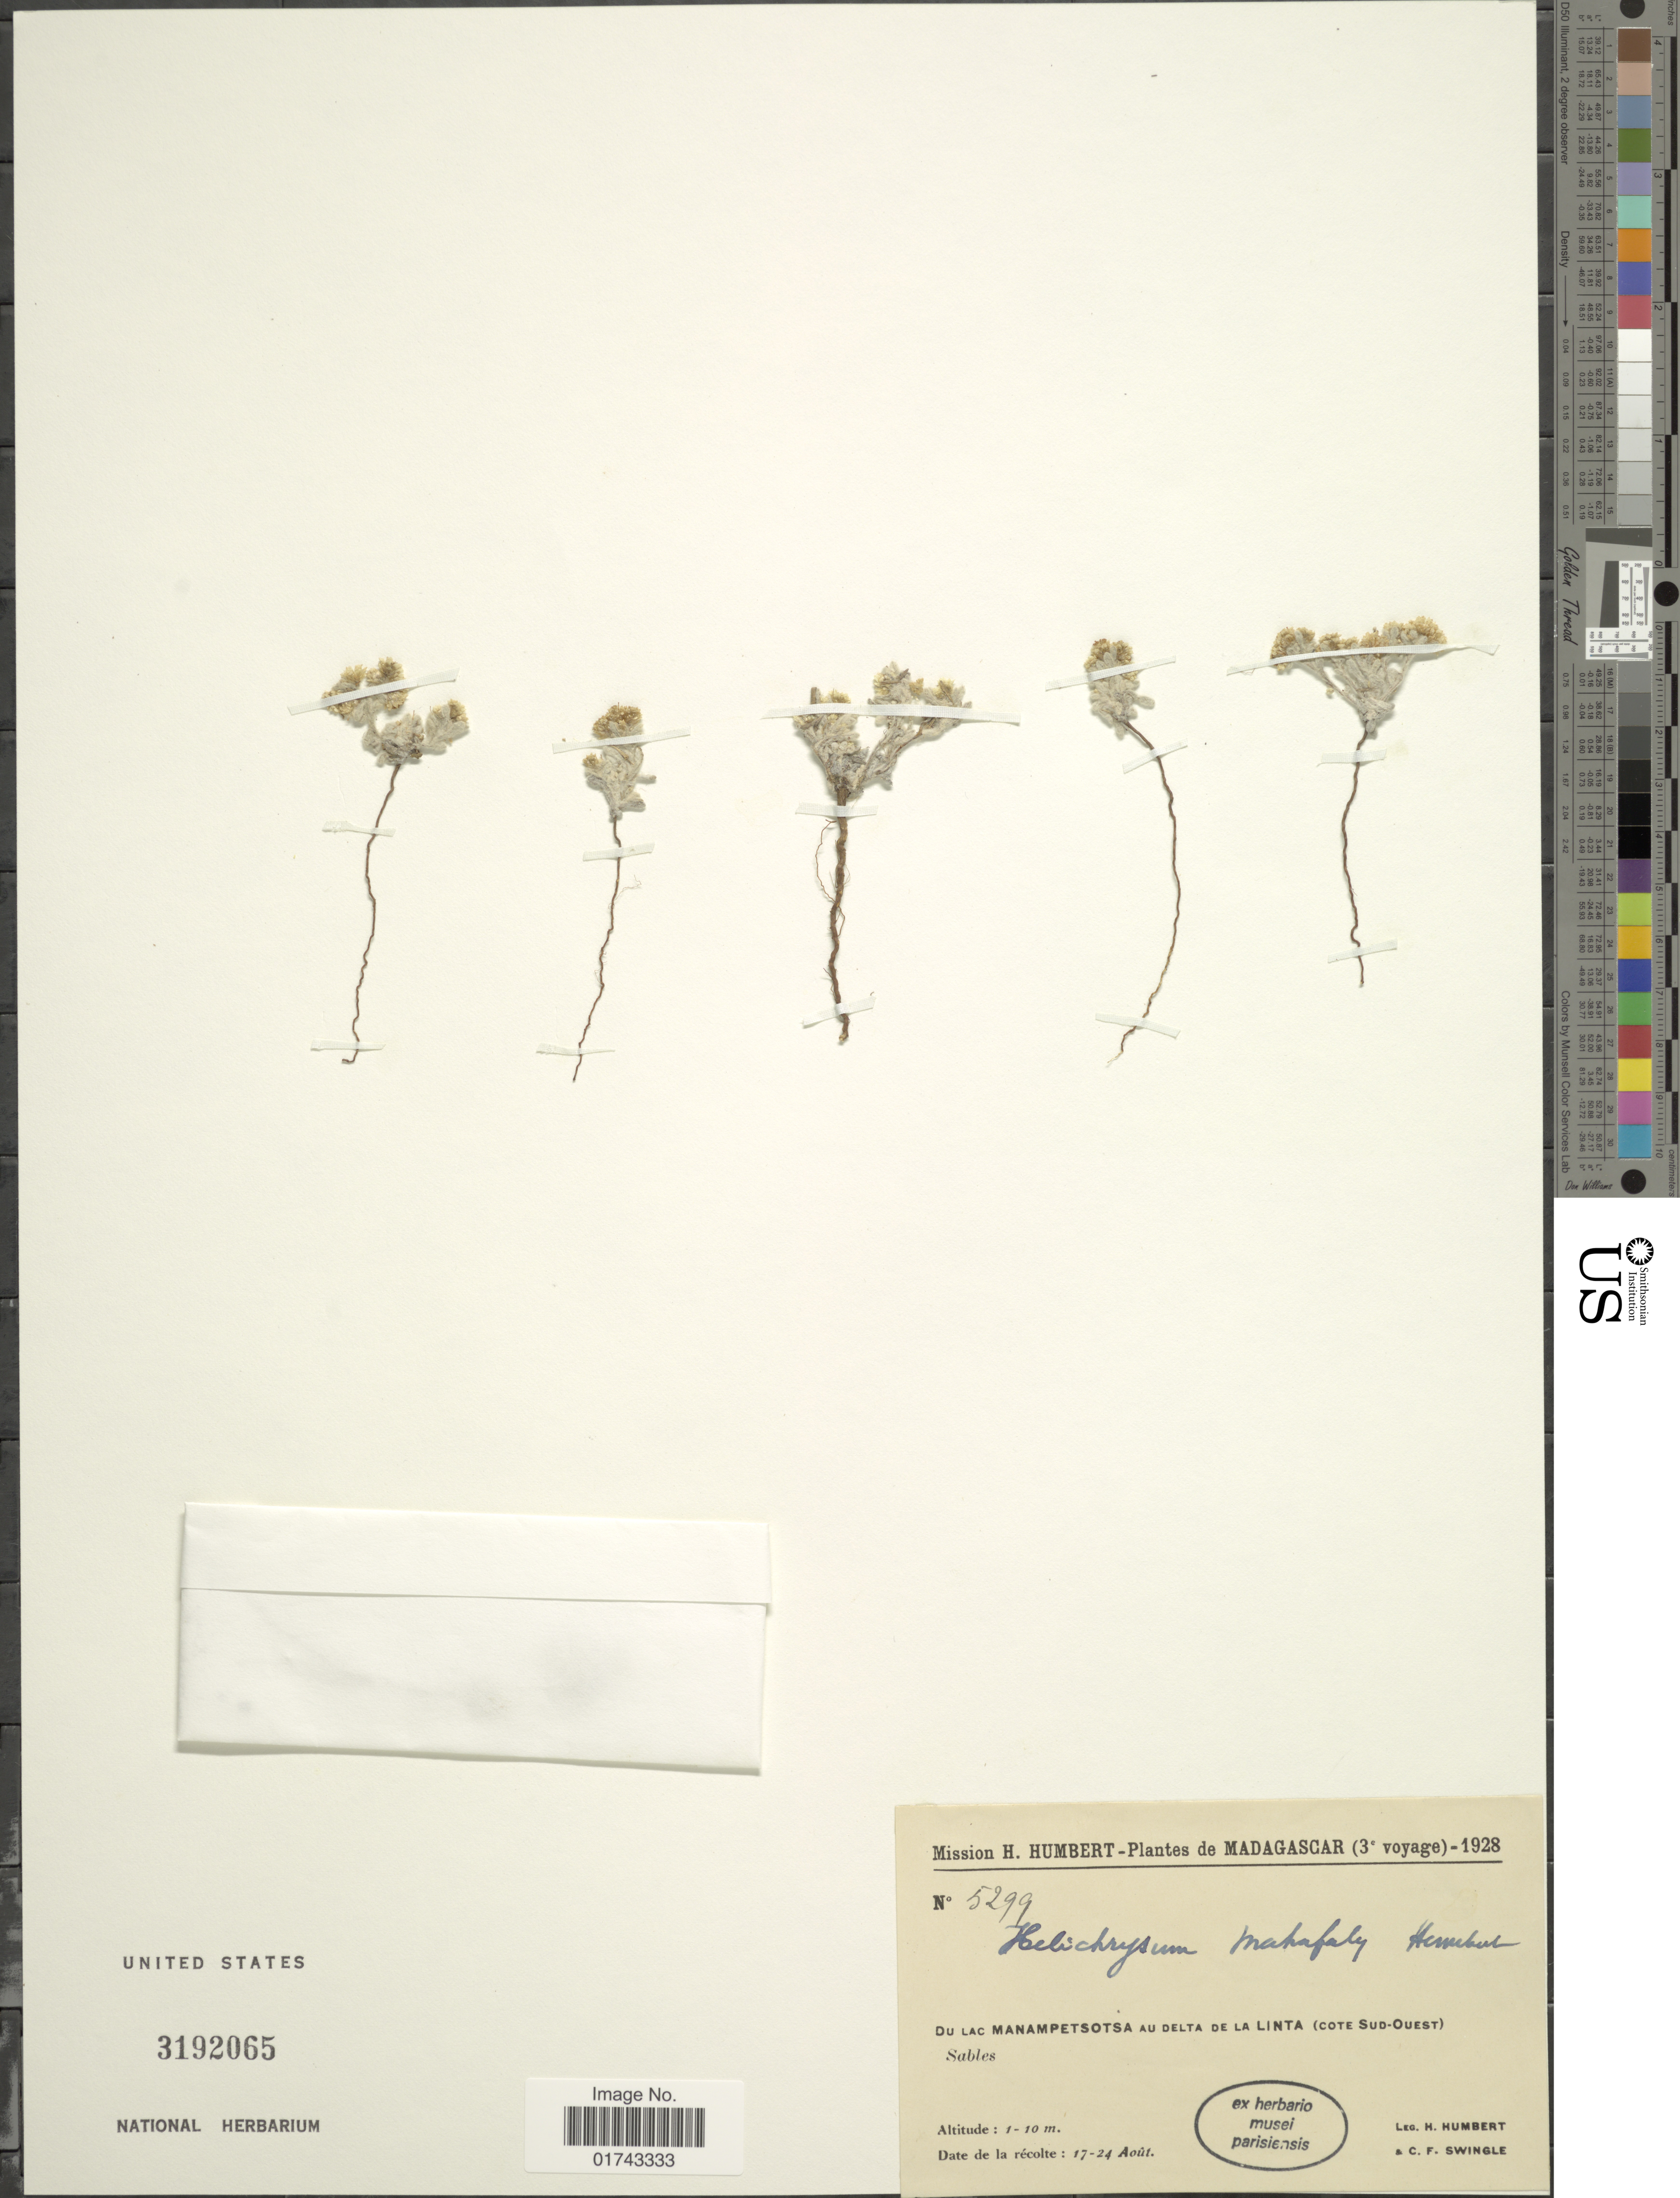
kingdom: Plantae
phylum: Tracheophyta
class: Magnoliopsida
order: Asterales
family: Asteraceae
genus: Helichrysum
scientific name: Helichrysum mahafaly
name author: Humbert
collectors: H. Humbert & C. Swingle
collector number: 5299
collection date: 1928-08-17/1928-08-24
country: Madagascar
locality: Du Lac Manampetsotsa au Delta de la Linta (Cote Sud-Ouest)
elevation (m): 1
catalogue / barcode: US 3192065